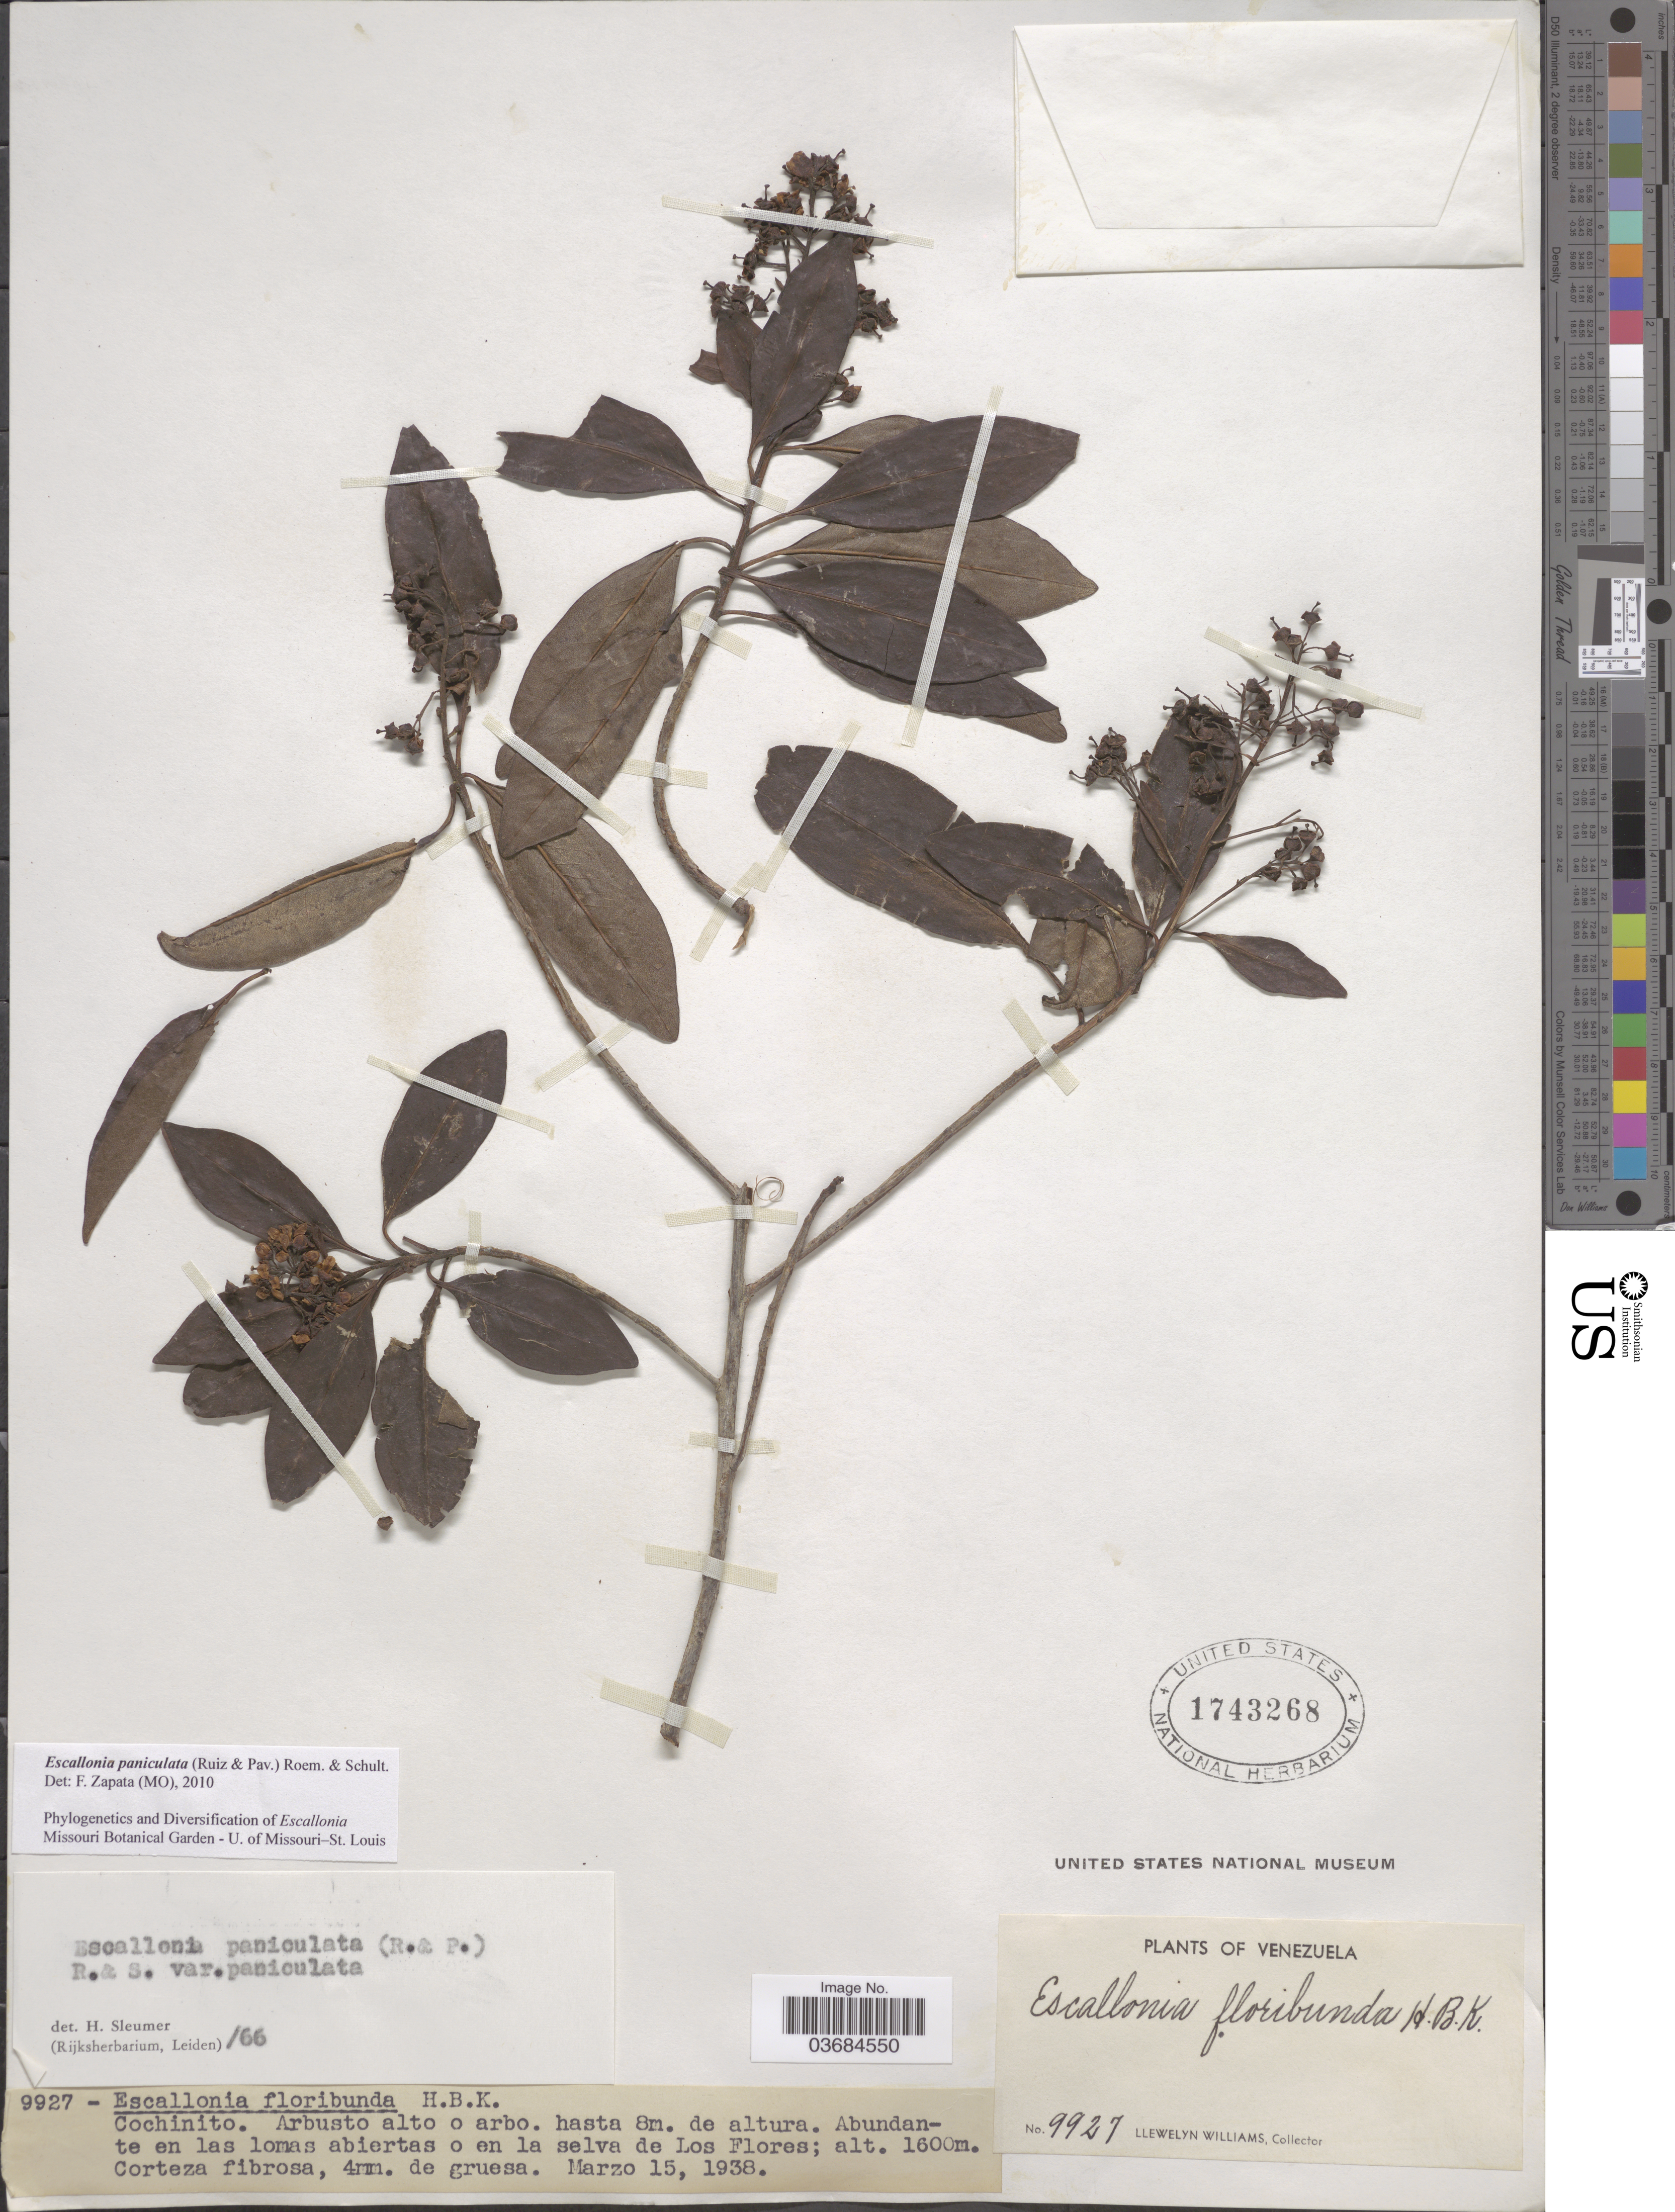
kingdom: Plantae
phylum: Tracheophyta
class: Magnoliopsida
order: Escalloniales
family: Escalloniaceae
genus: Escallonia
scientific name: Escallonia paniculata var. paniculata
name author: (Ruiz & Pav.) Roem. & Schult.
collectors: Ll. Williams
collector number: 9927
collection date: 1938-03-15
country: Venezuela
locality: Abundante en las lomas abiertas o en la selva de Los Flores.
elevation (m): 1600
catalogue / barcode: US 1743268